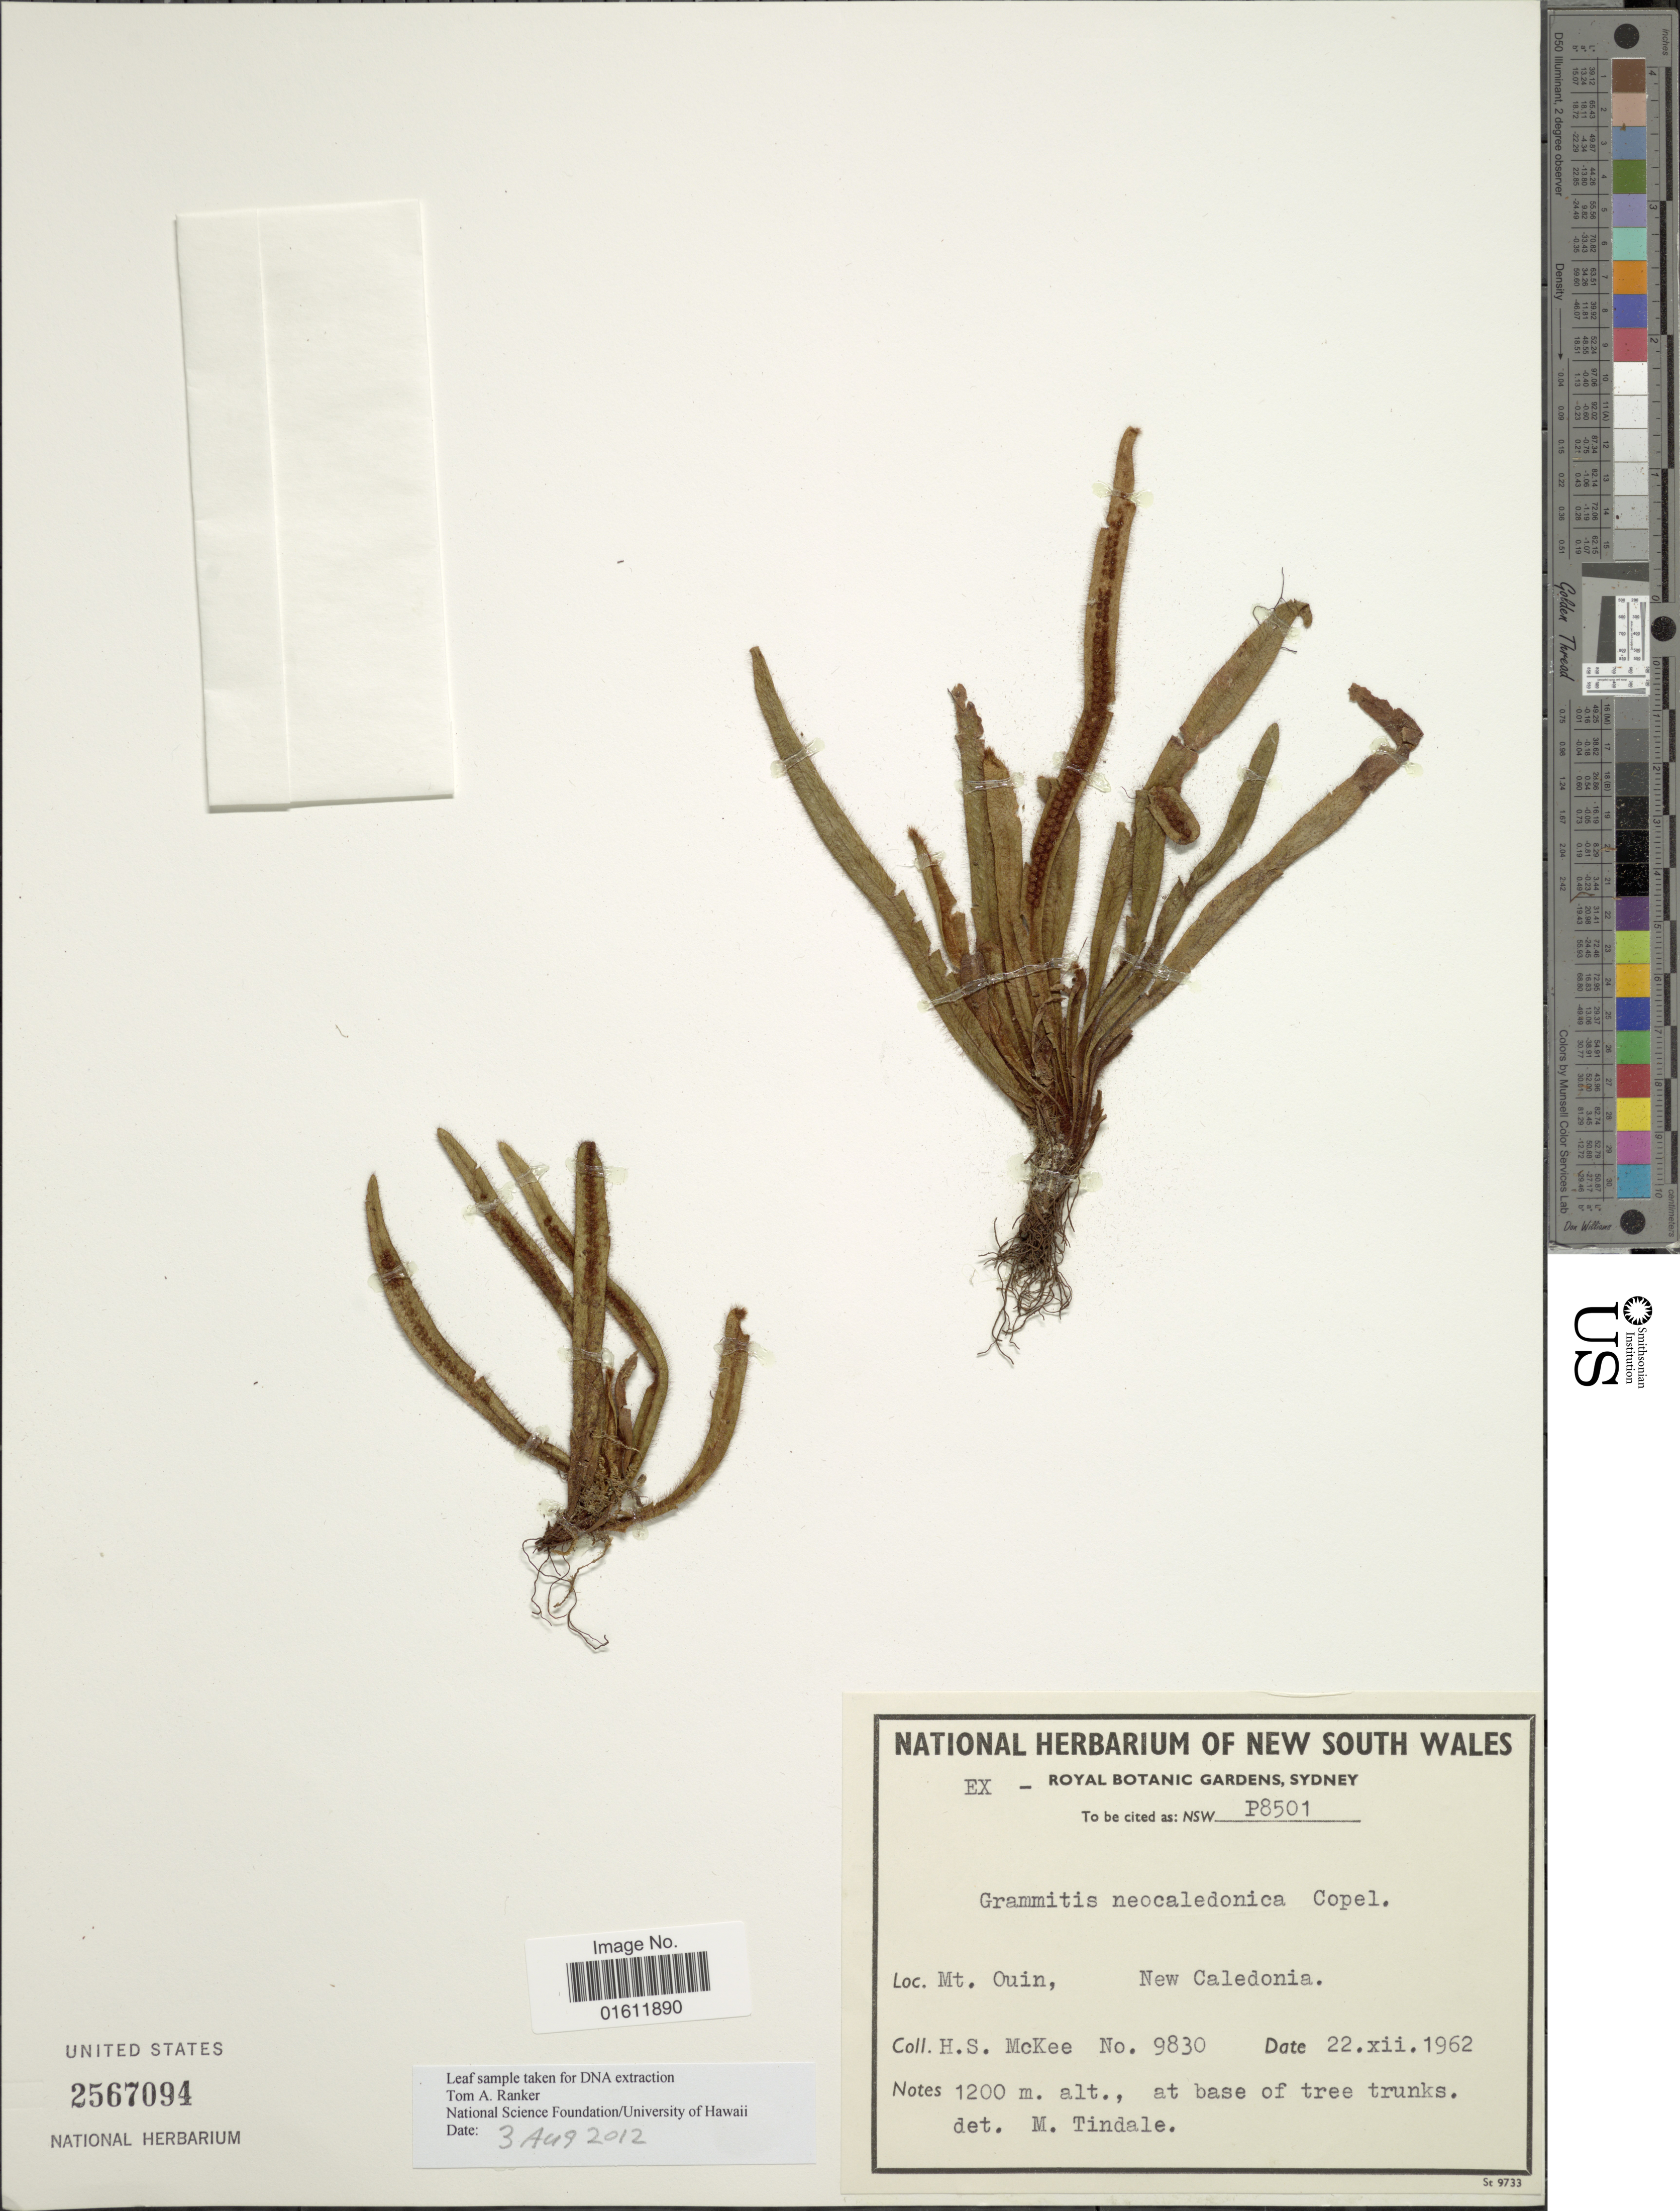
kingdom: Plantae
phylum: Tracheophyta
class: Polypodiopsida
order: Polypodiales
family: Polypodiaceae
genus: Radiogrammitis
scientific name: Radiogrammitis neocaledonica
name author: (Copel.) Parris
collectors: H. S. McKee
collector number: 9830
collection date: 1962-12-22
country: New Caledonia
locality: Mt. Ouin.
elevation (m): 1200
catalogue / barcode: US 2567094